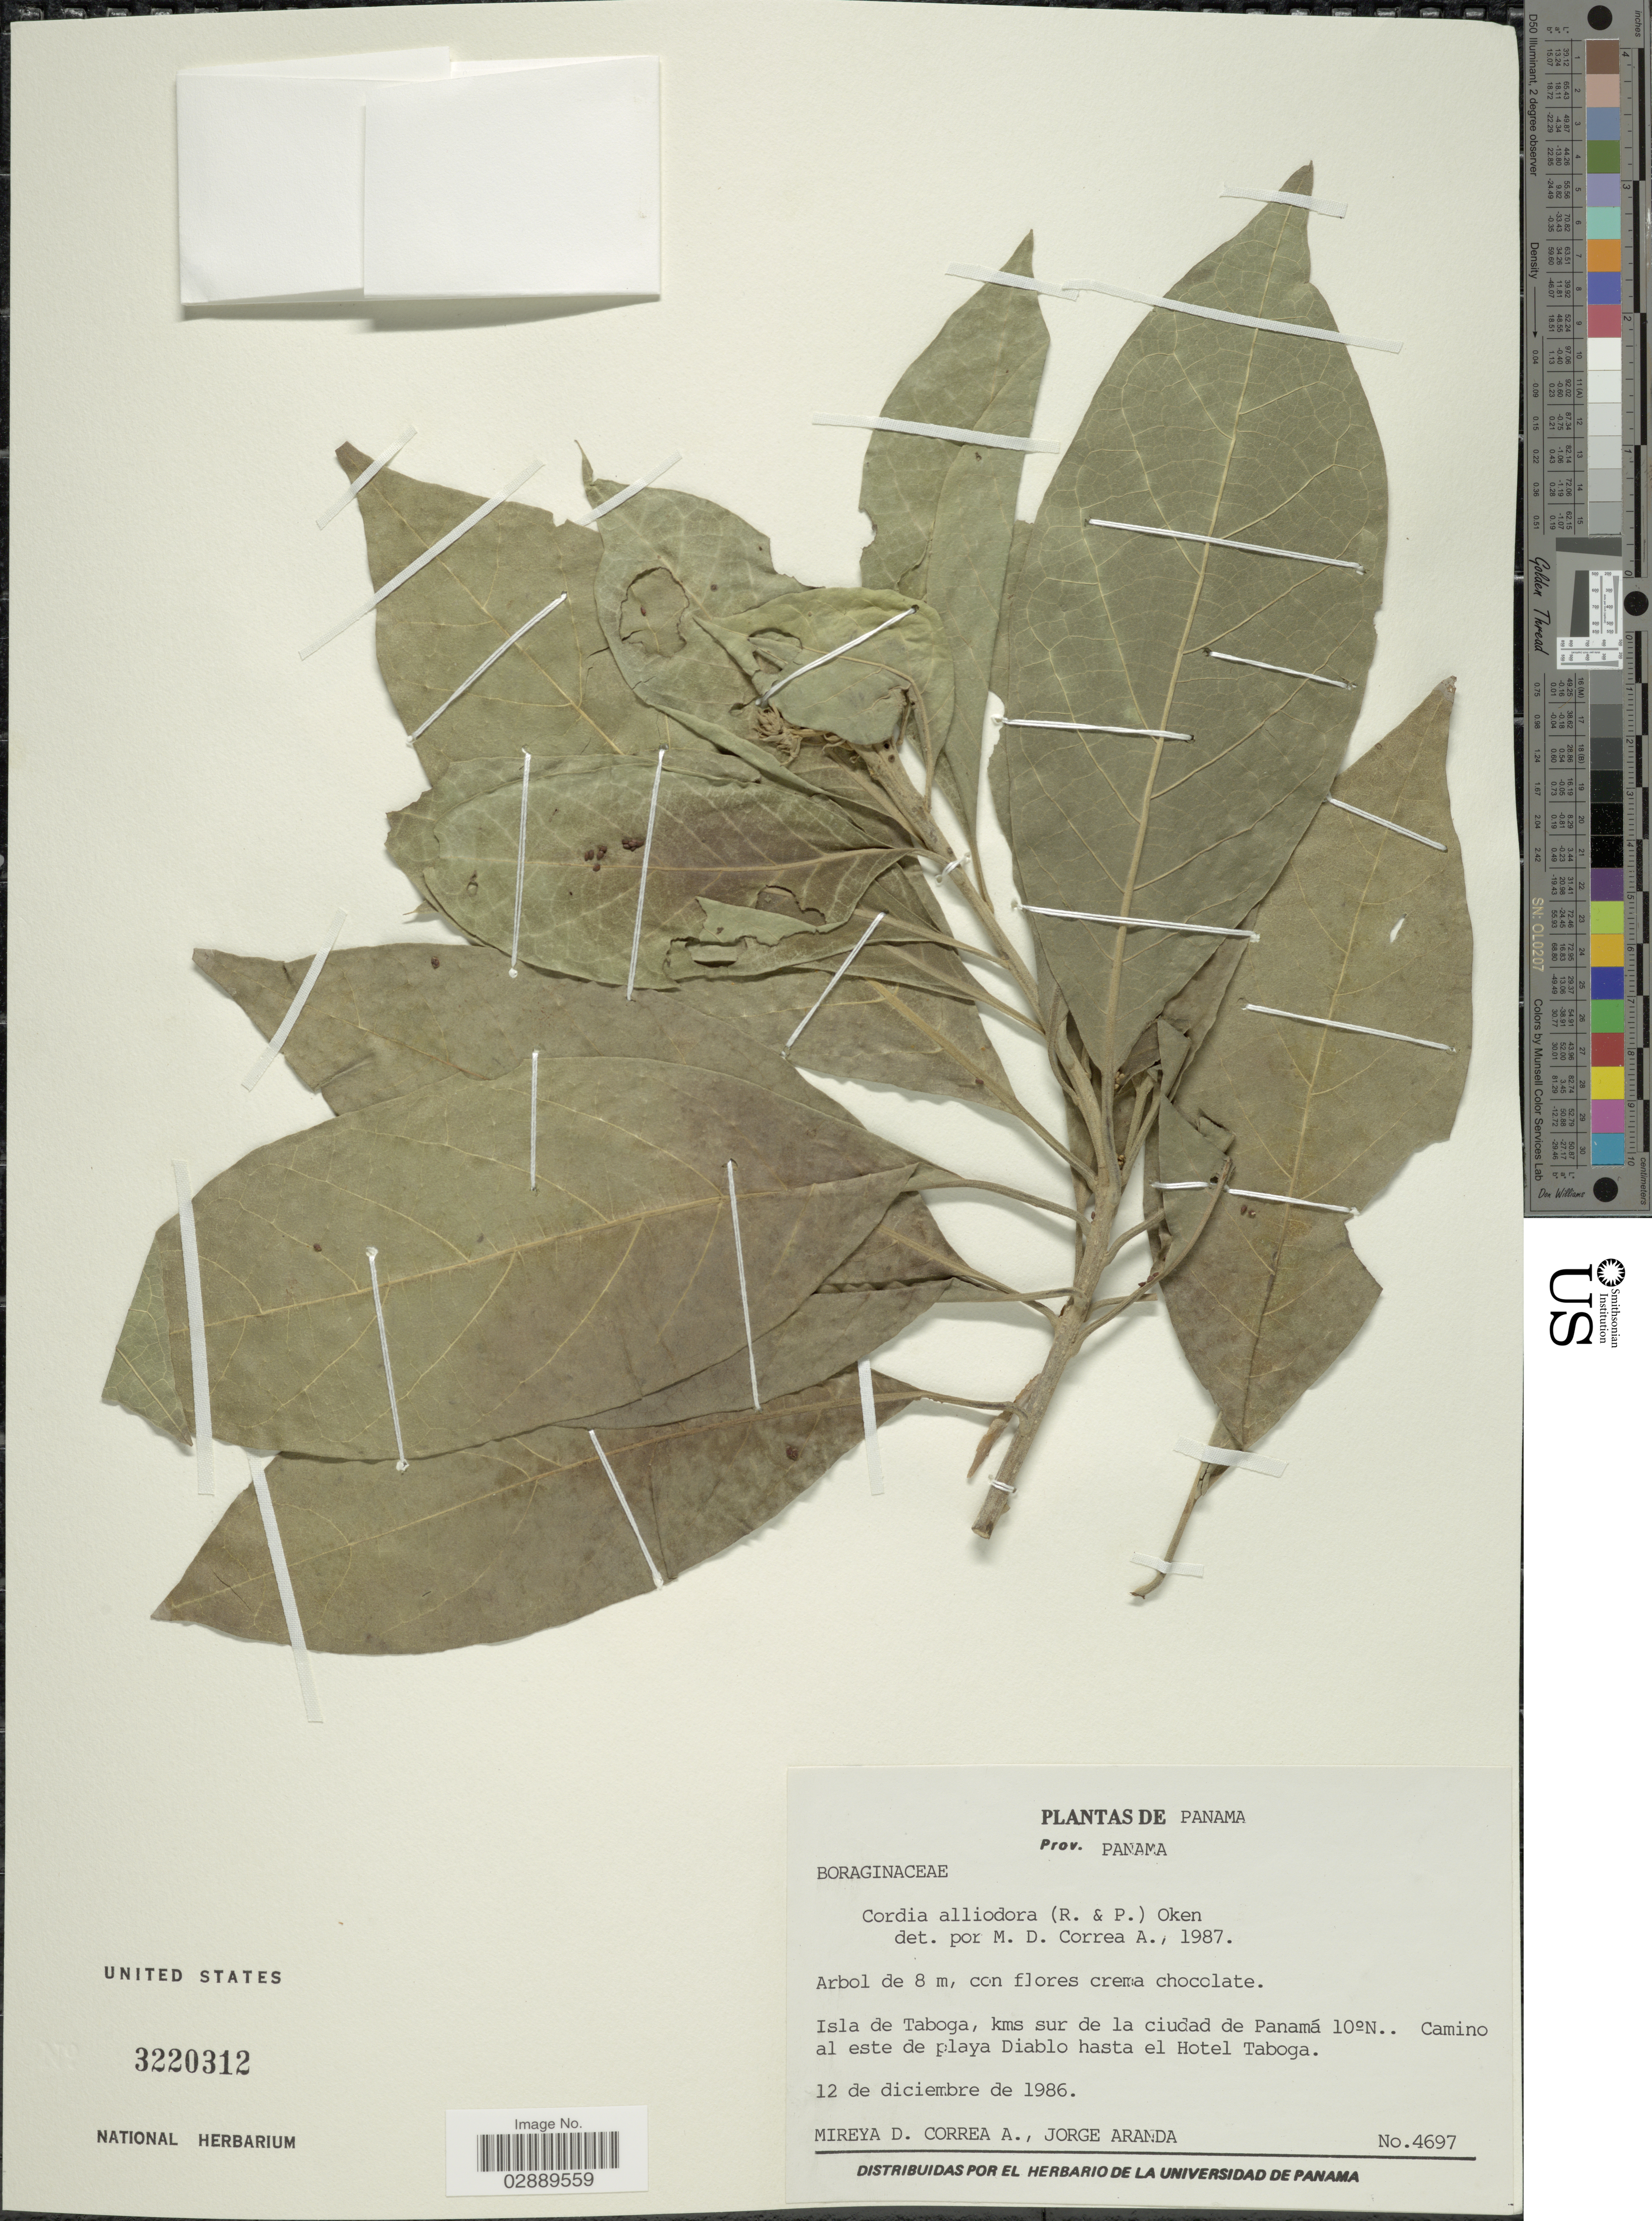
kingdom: Plantae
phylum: Tracheophyta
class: Magnoliopsida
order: Boraginales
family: Cordiaceae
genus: Cordia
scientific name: Cordia alliodora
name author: (Ruiz & Pav.) Oken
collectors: M. D. Corrêa-A. & J. Aranda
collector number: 4697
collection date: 1986-12-12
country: Panama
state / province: Panamá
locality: Isla de Taboga, kms sur de la ciudad de Panamá 10°N. Camino al este de playa Diablo hasta el Hotel Taboga.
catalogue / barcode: US 3220312